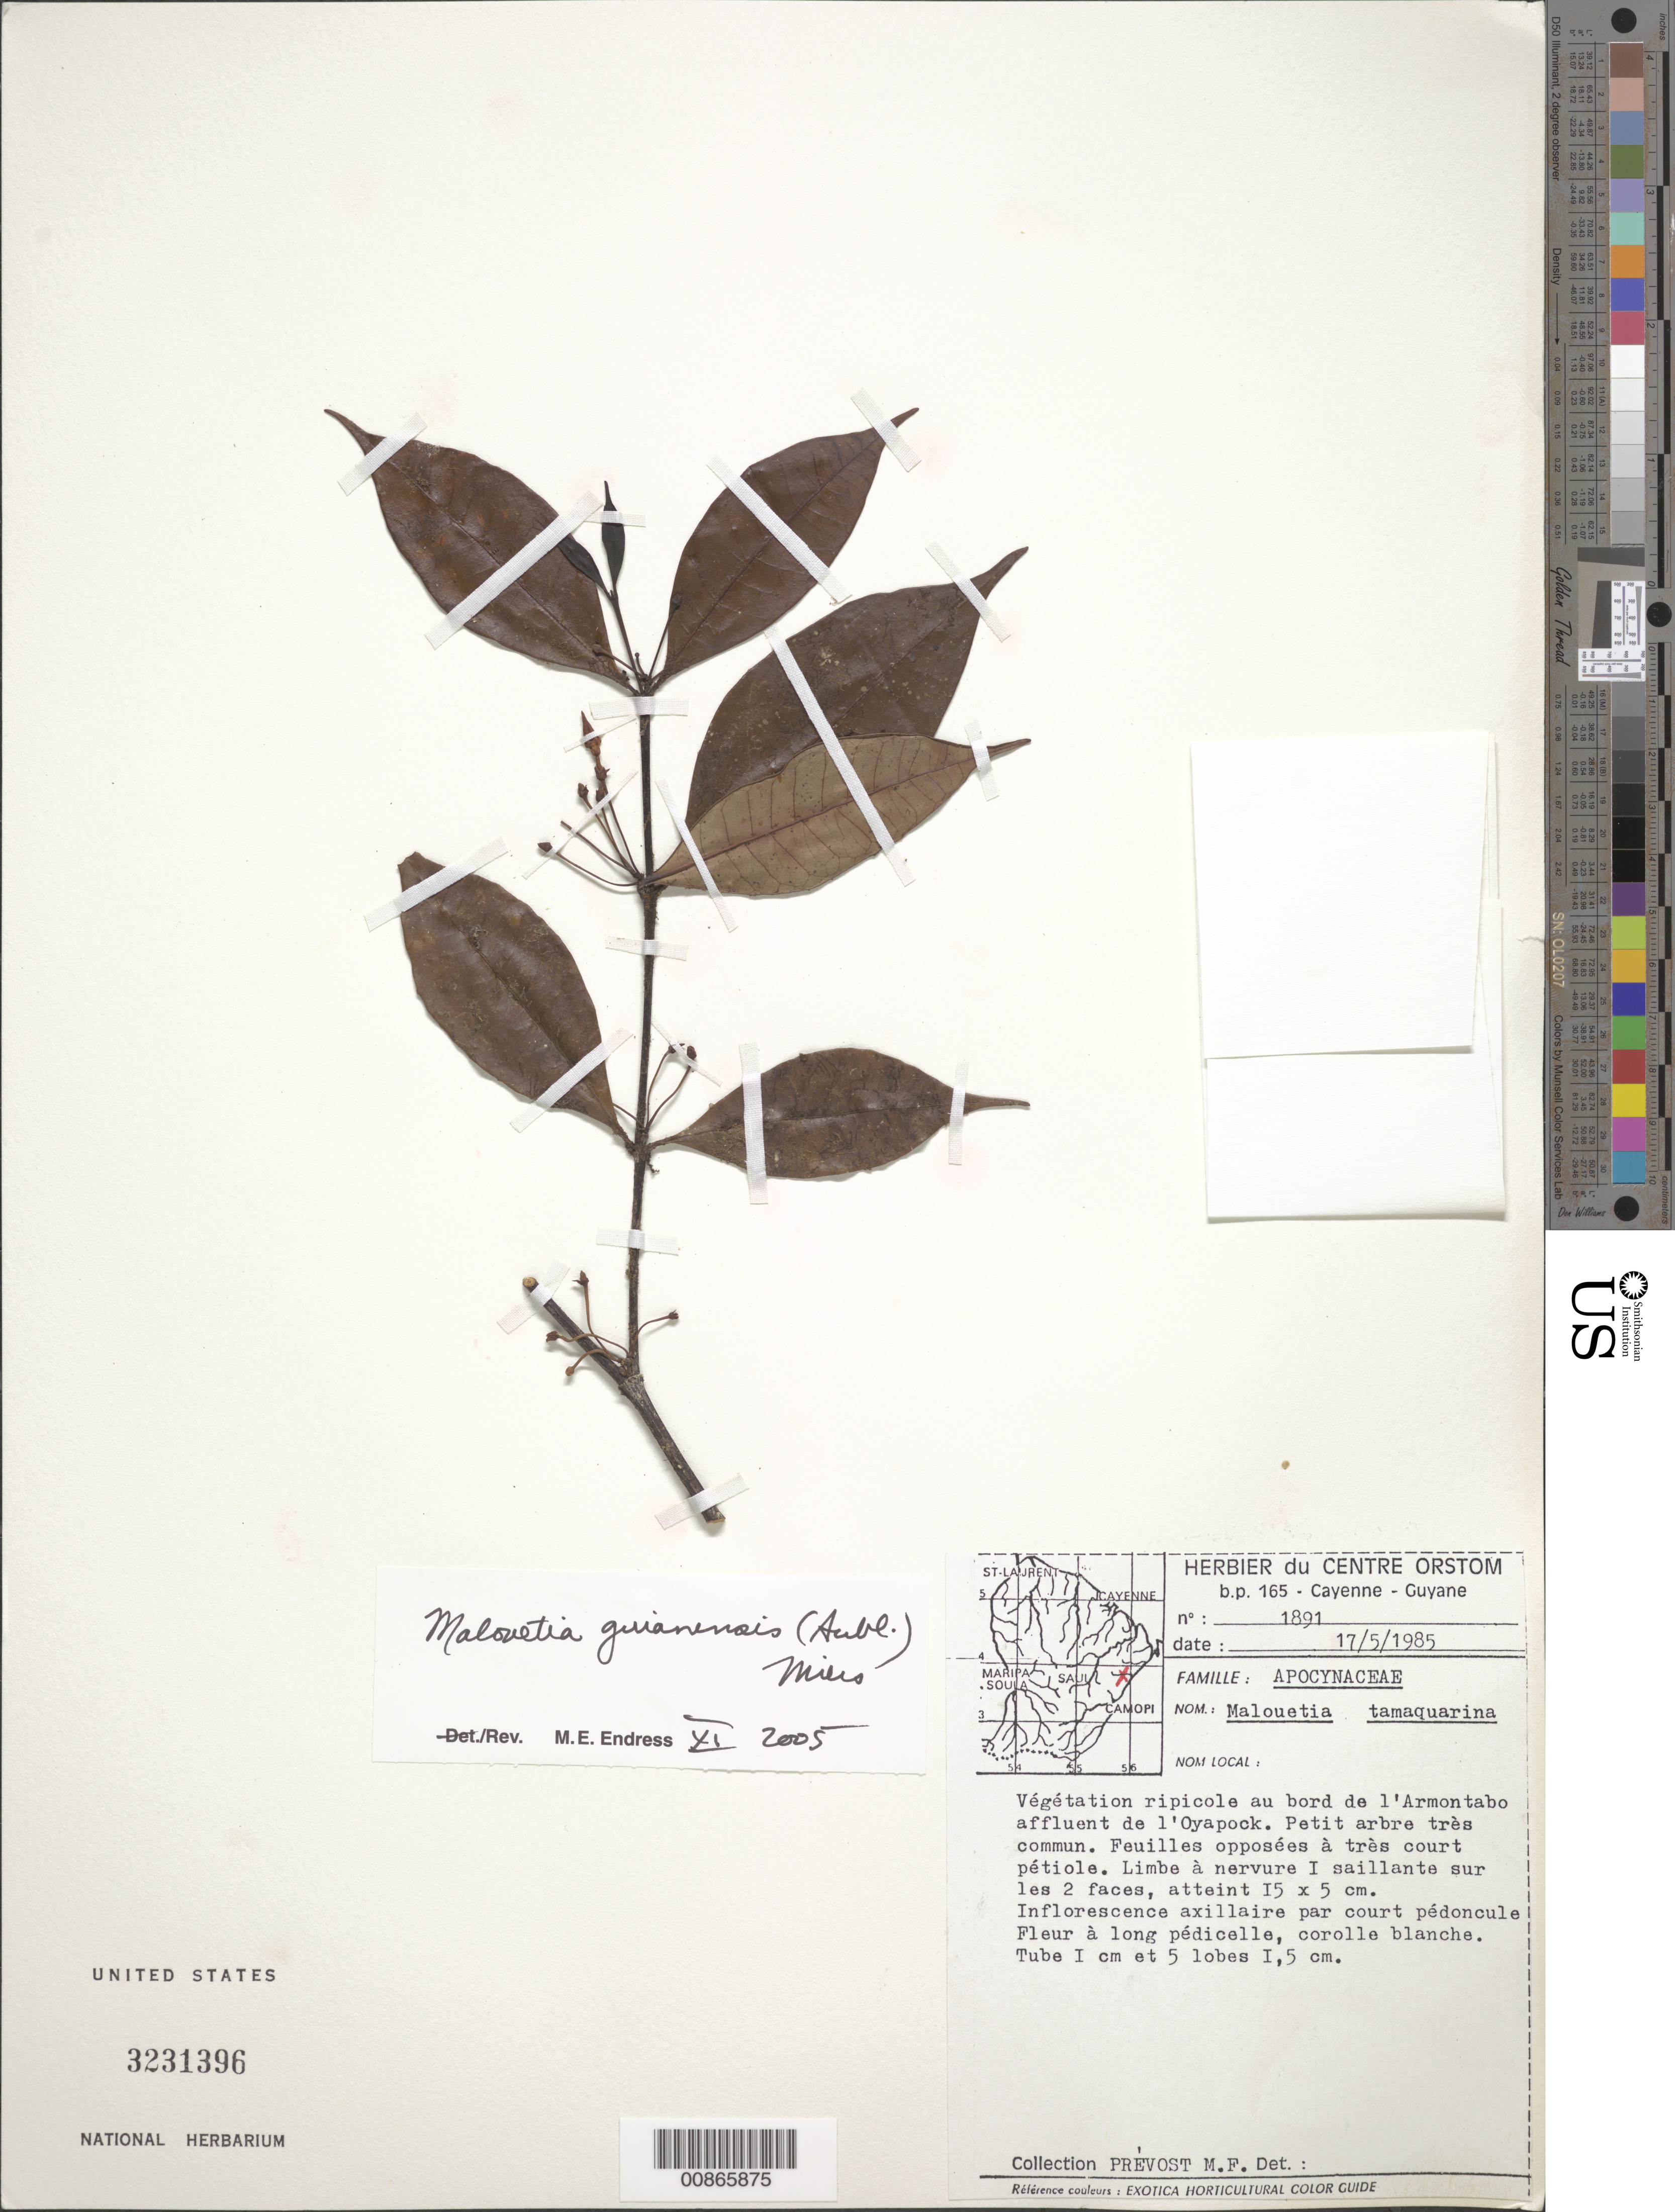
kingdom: Plantae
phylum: Tracheophyta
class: Magnoliopsida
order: Gentianales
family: Apocynaceae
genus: Malouetia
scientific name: Malouetia guianensis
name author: (Aubl.) Miers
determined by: Endress, Mary E.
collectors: M.-F. Prévost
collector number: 1891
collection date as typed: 17-May-85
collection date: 1985-05-17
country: French Guiana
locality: Rivière Armontabo - Bassin de l'Oyapock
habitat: Riparian vegetation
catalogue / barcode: US 3231396